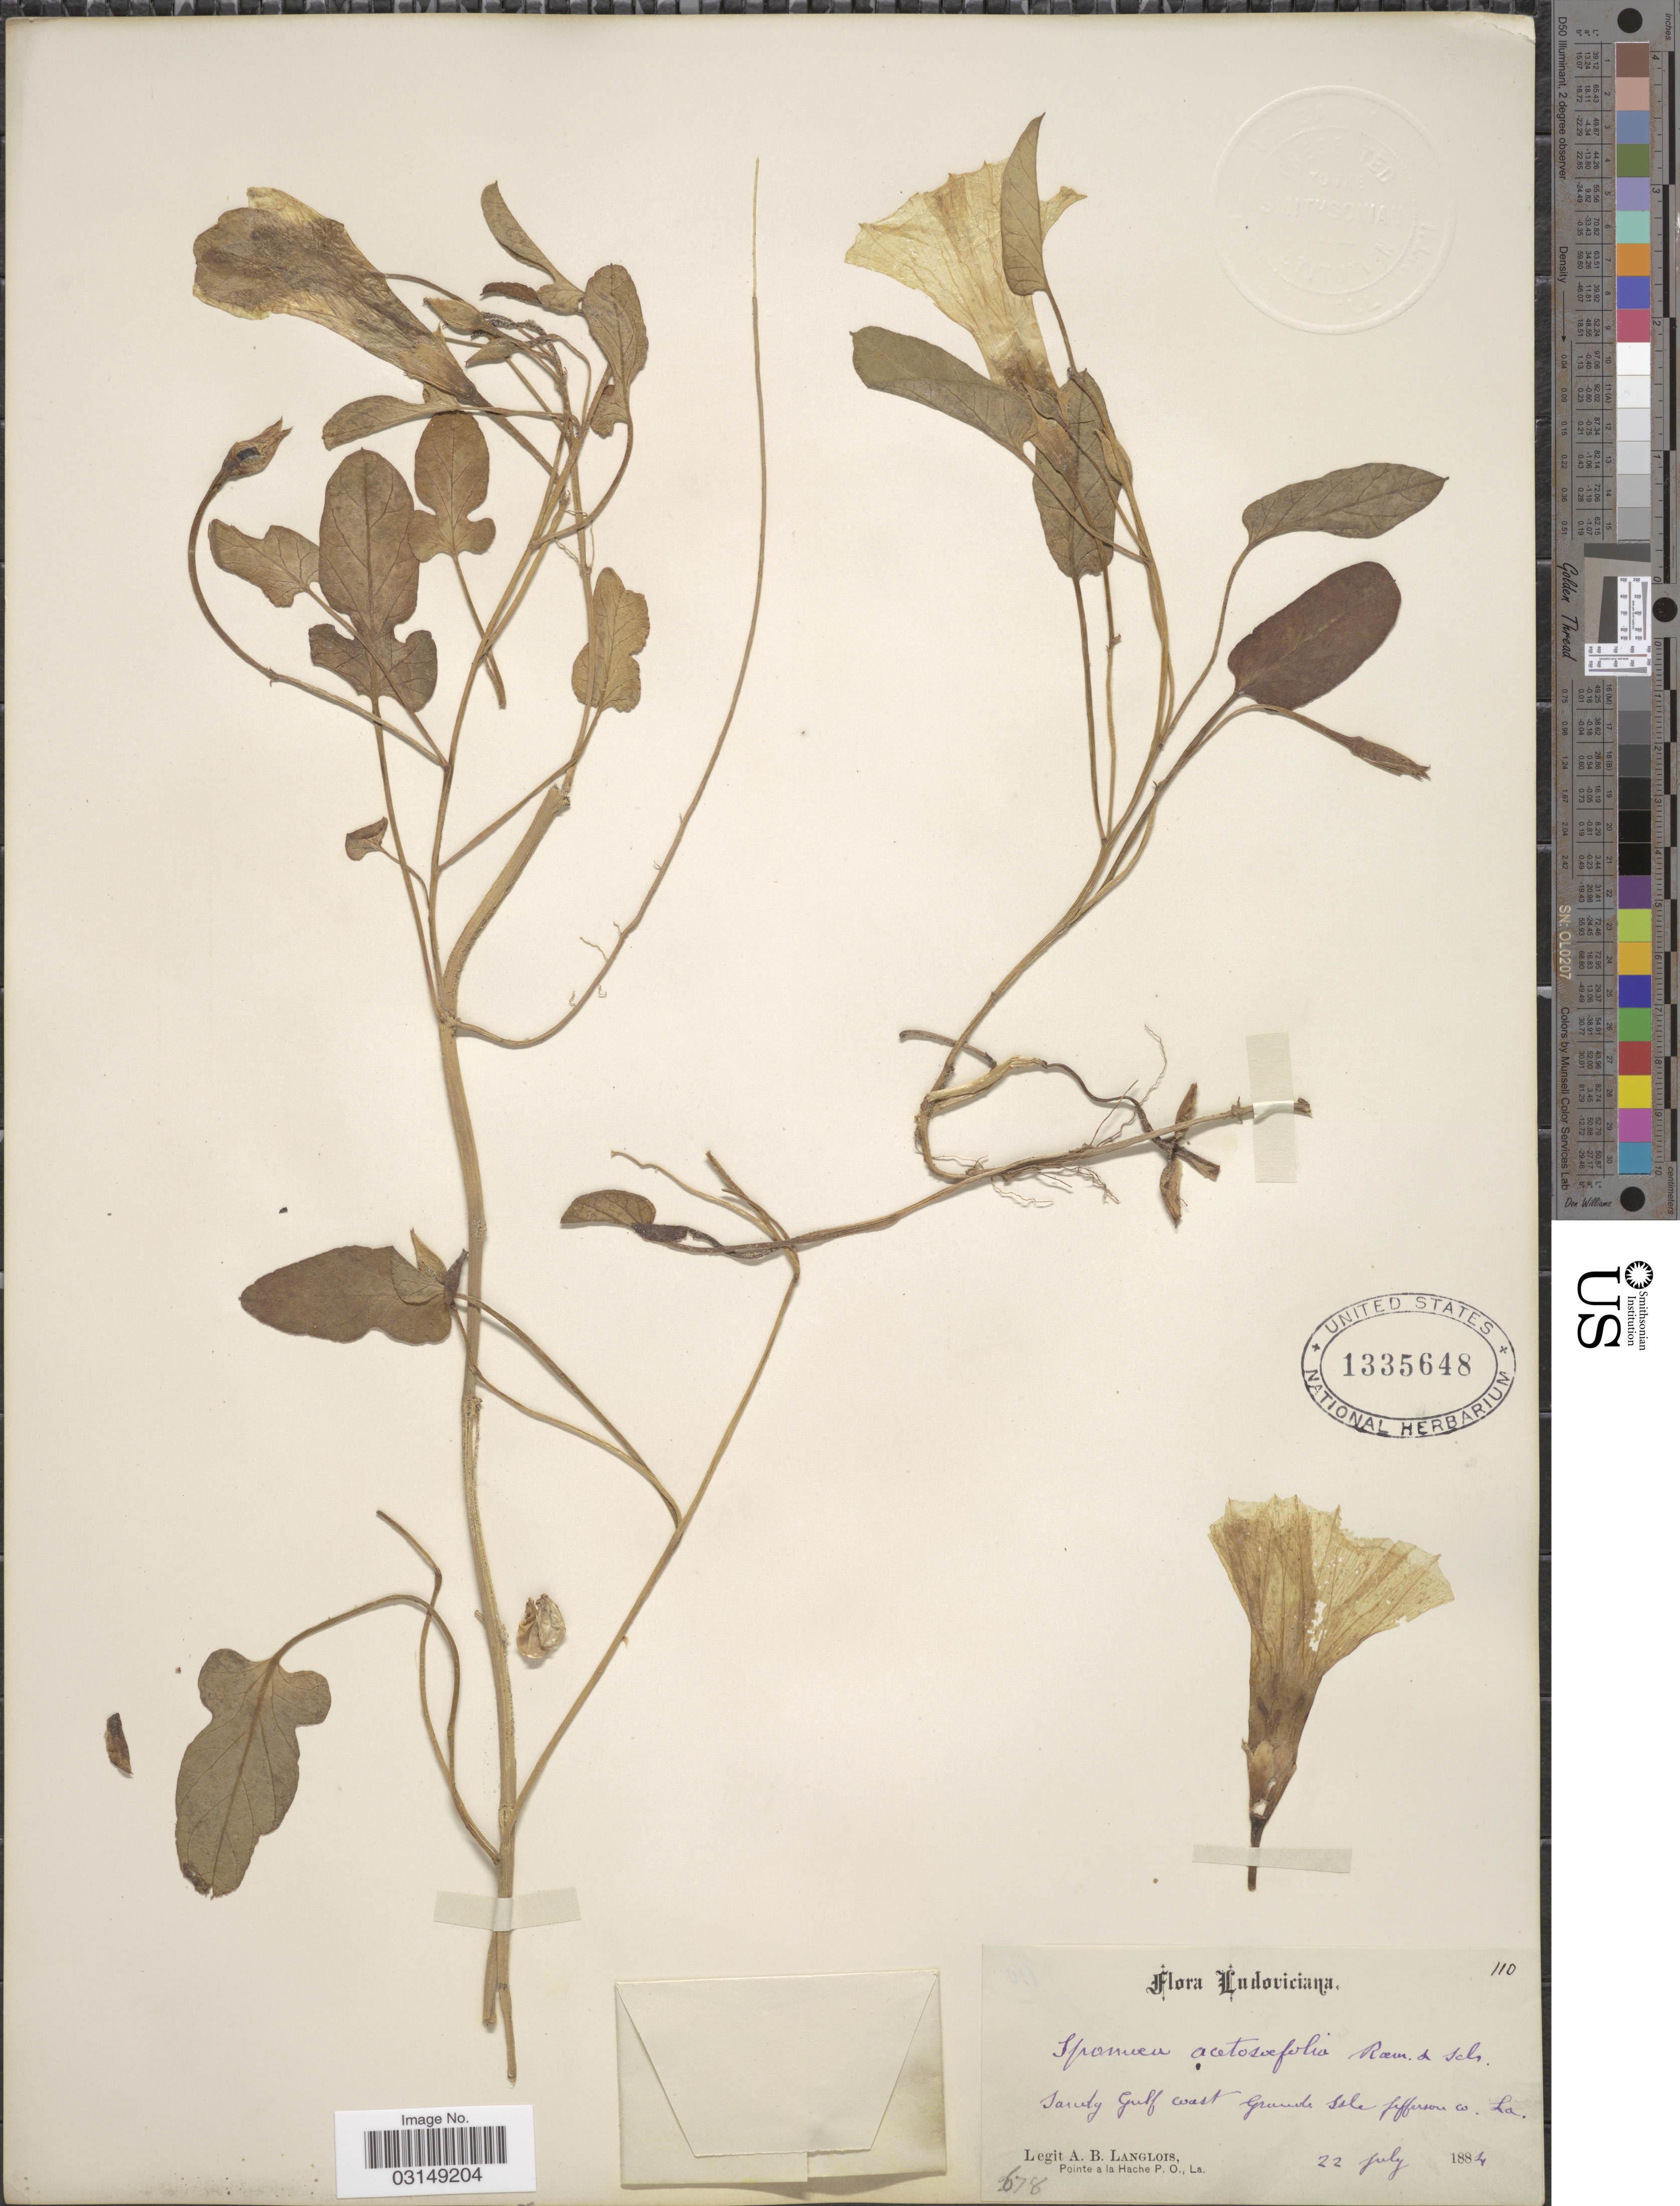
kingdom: Plantae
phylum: Tracheophyta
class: Magnoliopsida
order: Solanales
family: Convolvulaceae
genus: Ipomoea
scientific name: Ipomoea stolonifera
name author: (Cirillo) J.F. Gmel.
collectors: A. Langlois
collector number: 110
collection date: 1884-07-22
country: United States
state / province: Louisiana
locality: Ludoviciana. Sandy Gulf Coast Grande Isle Jefferson Co. La.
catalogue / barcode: US 1335648